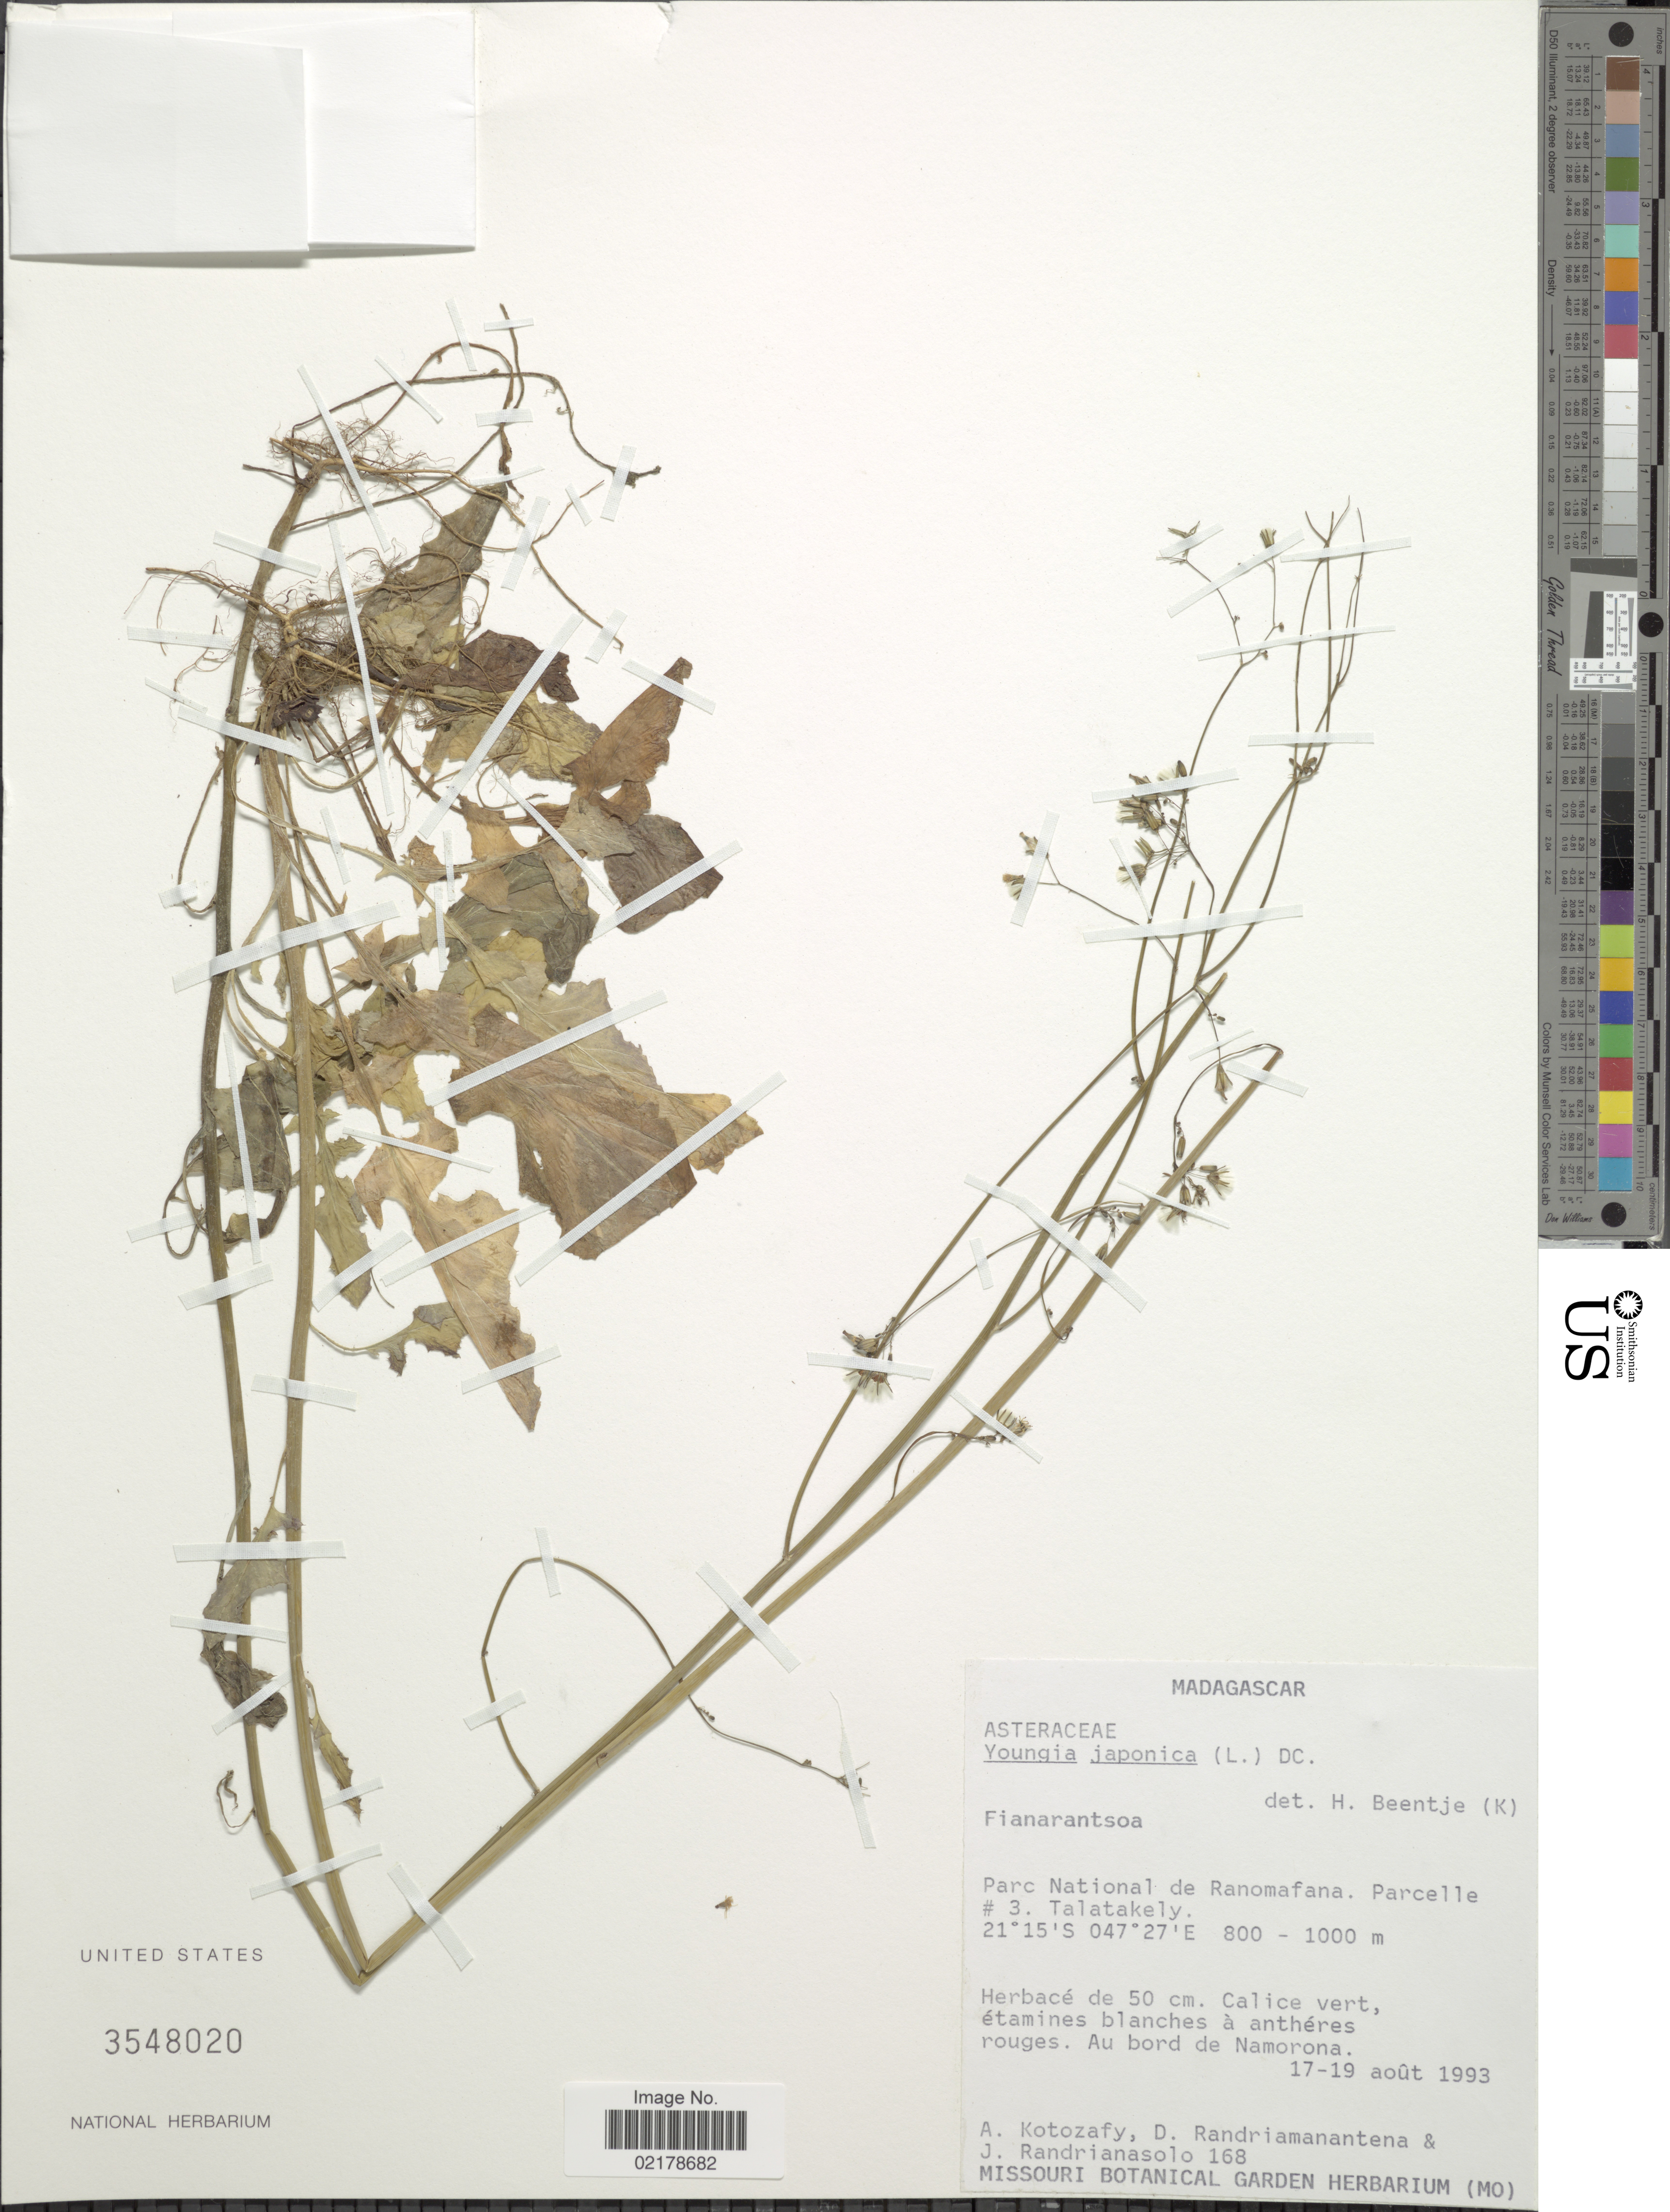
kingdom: Plantae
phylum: Tracheophyta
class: Magnoliopsida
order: Asterales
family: Asteraceae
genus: Youngia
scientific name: Youngia japonica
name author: (L.) DC.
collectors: A. Kotozafy, D. Randriamanantena & J. Randrianasolo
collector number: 168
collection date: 1993-08-17/1993-08-19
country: Madagascar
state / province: Vatovavy Fitovinany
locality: Fianarantsoa. Parc National de Ranomafana. Parcelle # 3. Talatakely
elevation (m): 800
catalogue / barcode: US 3548020